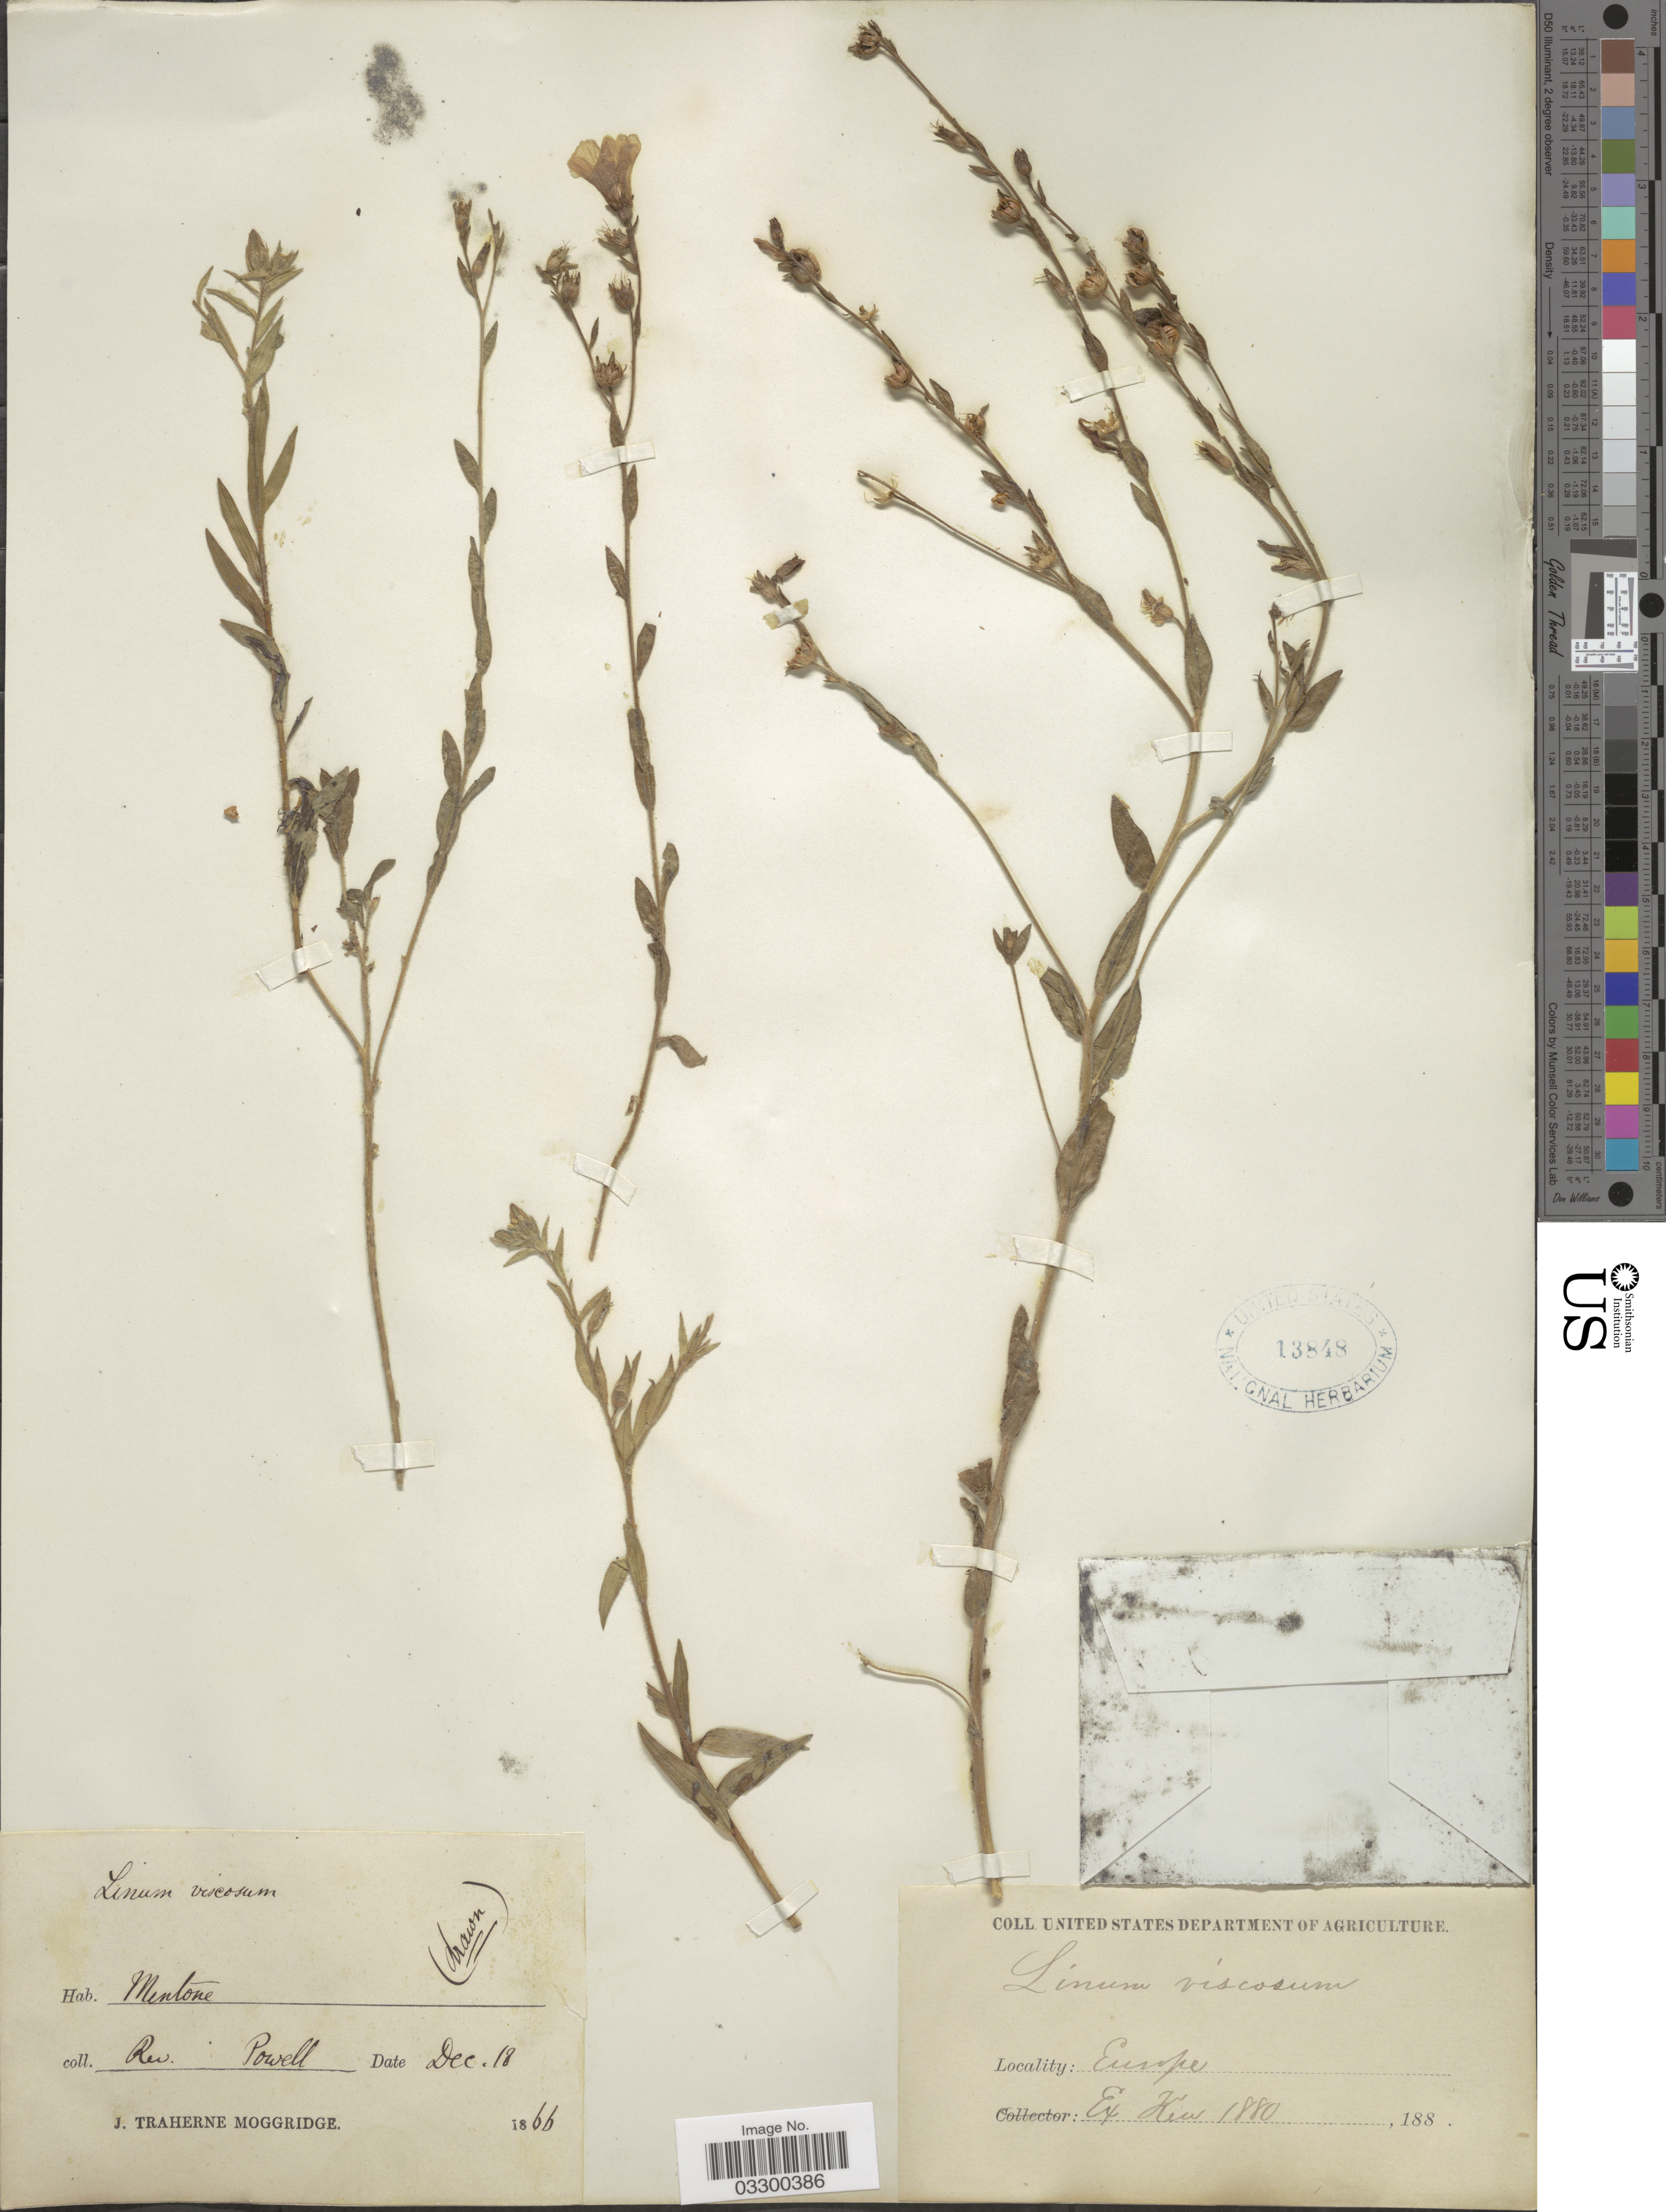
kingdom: Plantae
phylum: Tracheophyta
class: Magnoliopsida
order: Malpighiales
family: Linaceae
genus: Linum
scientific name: Linum viscosum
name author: L.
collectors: -. Powell & J. T. Moggridge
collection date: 1866-12-18/1880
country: France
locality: Mentone. Europe.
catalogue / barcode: US 13848